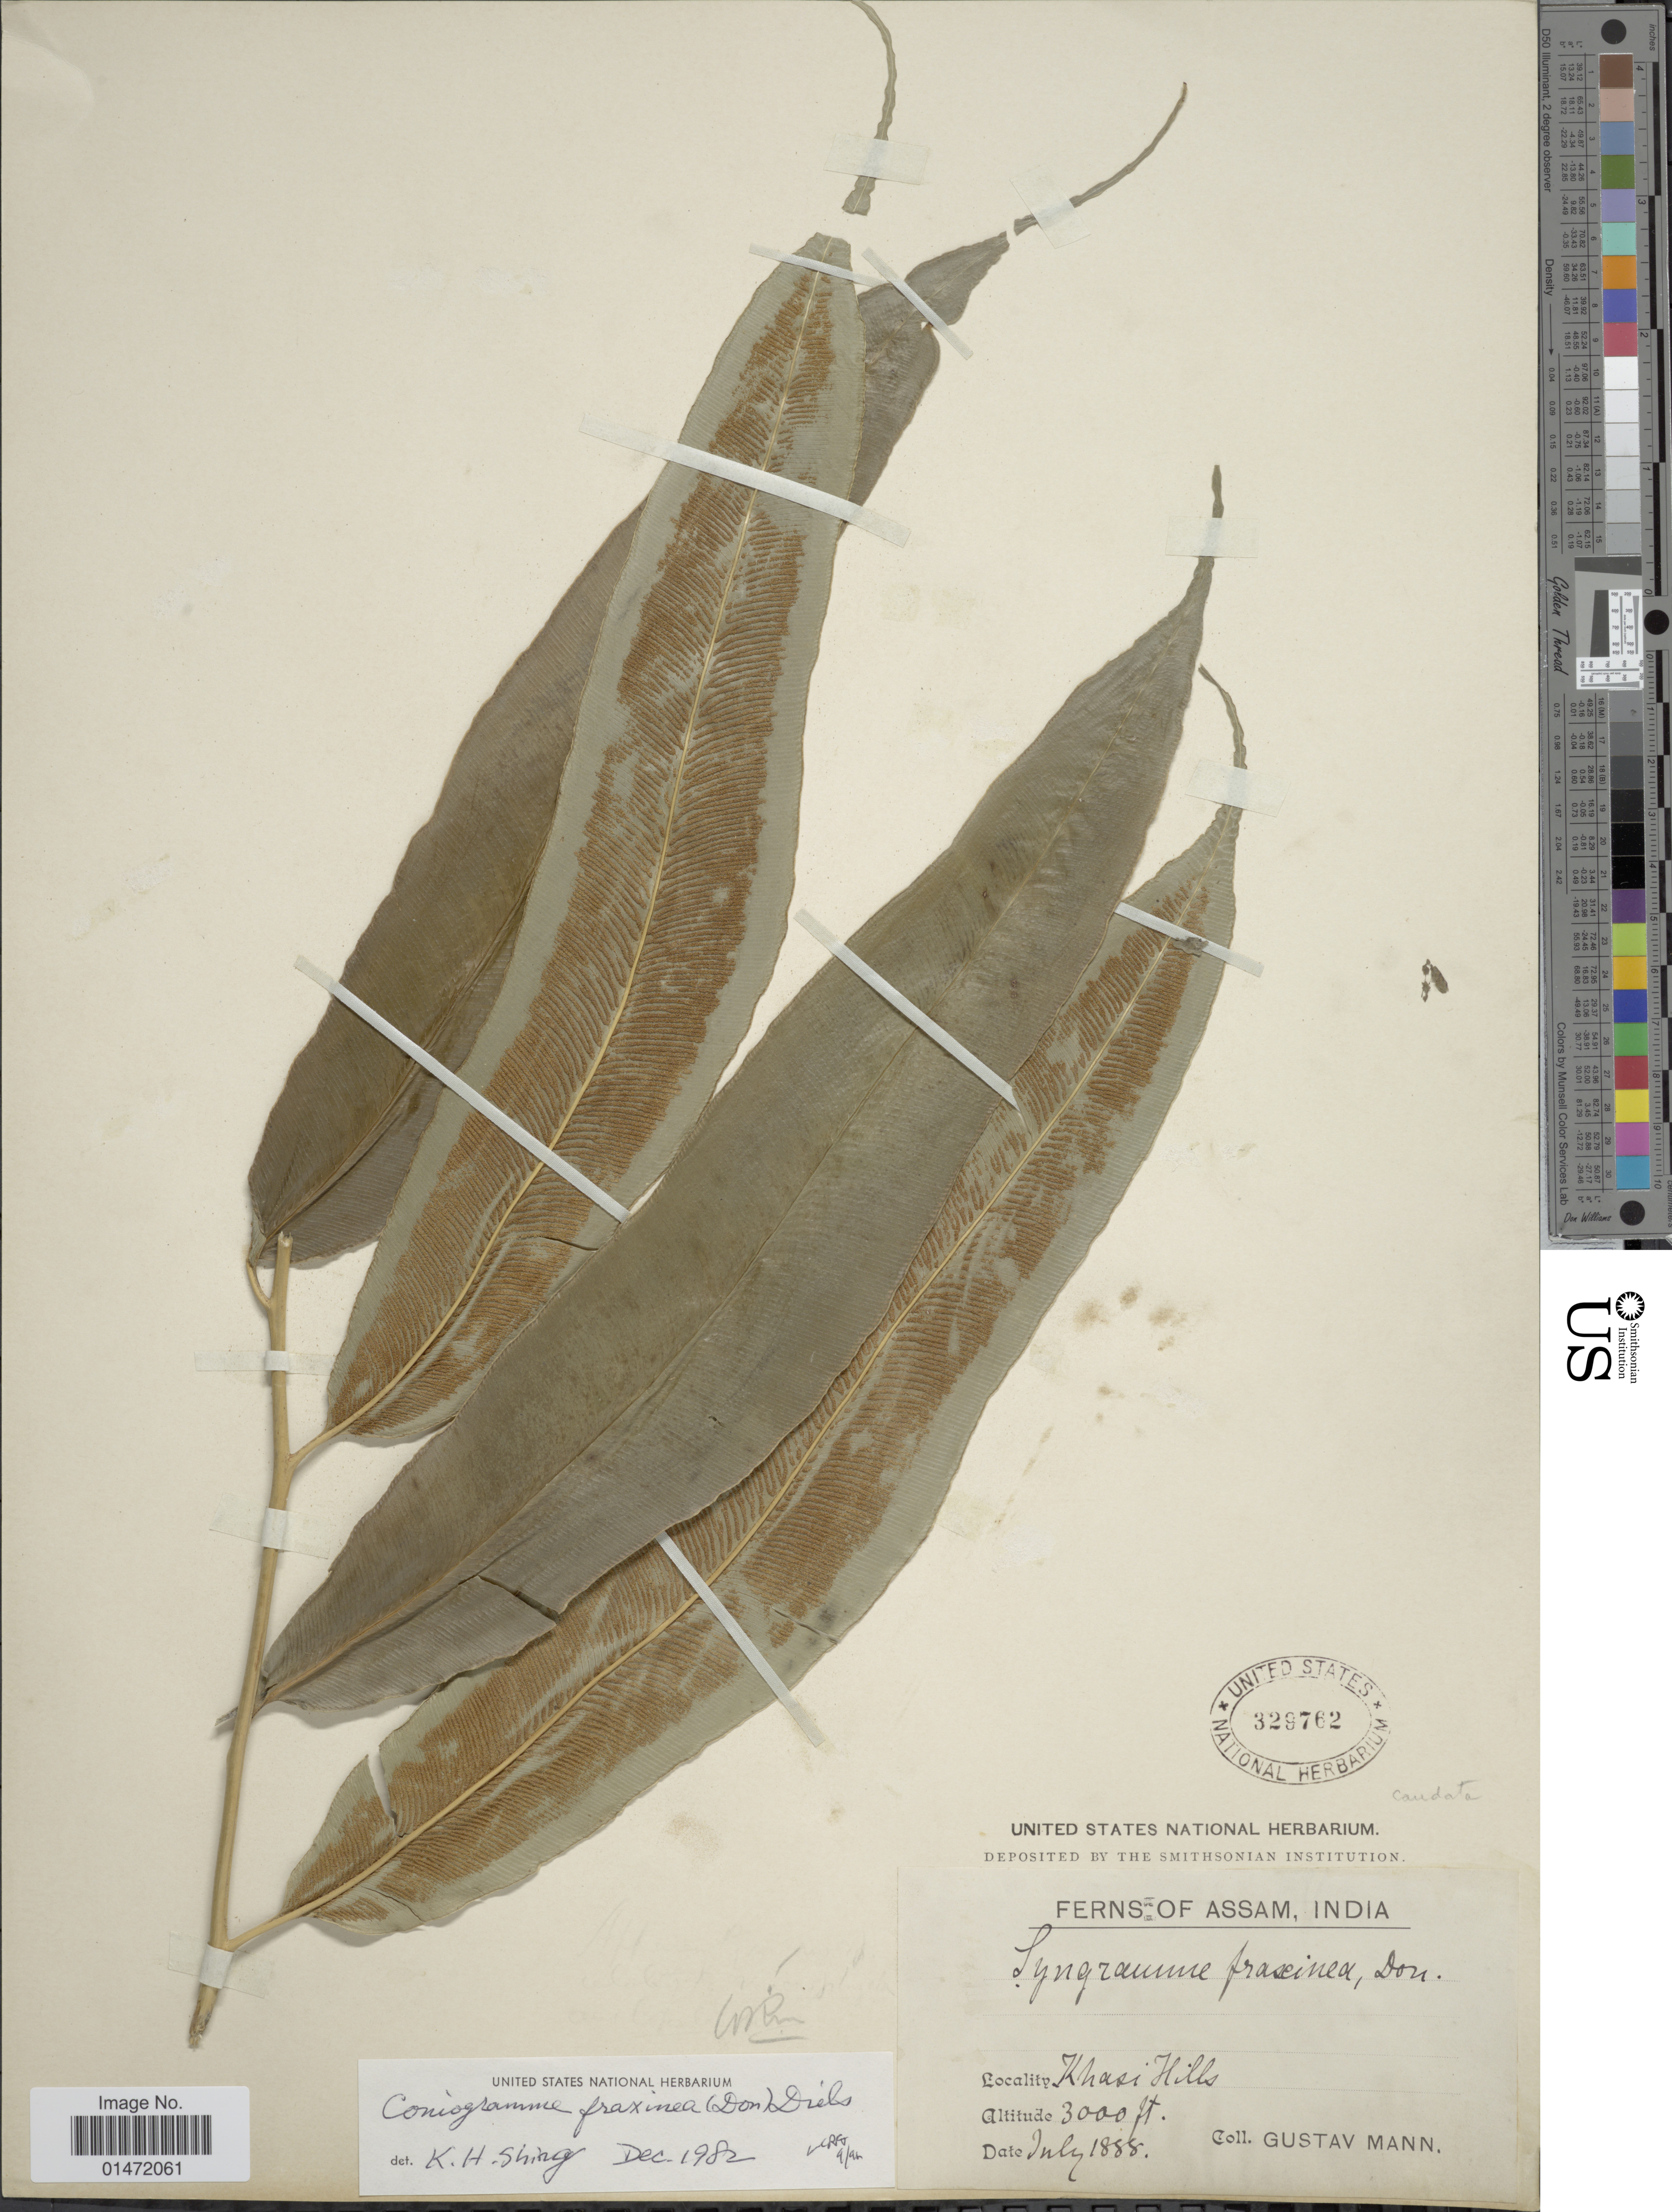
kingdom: Plantae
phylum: Tracheophyta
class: Polypodiopsida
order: Polypodiales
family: Pteridaceae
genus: Coniogramme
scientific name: Coniogramme fraxinea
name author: (D. Don) Diels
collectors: G. Mann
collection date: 1888-07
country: India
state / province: Meghalaya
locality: Khasi Hills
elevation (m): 914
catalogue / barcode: US 329762